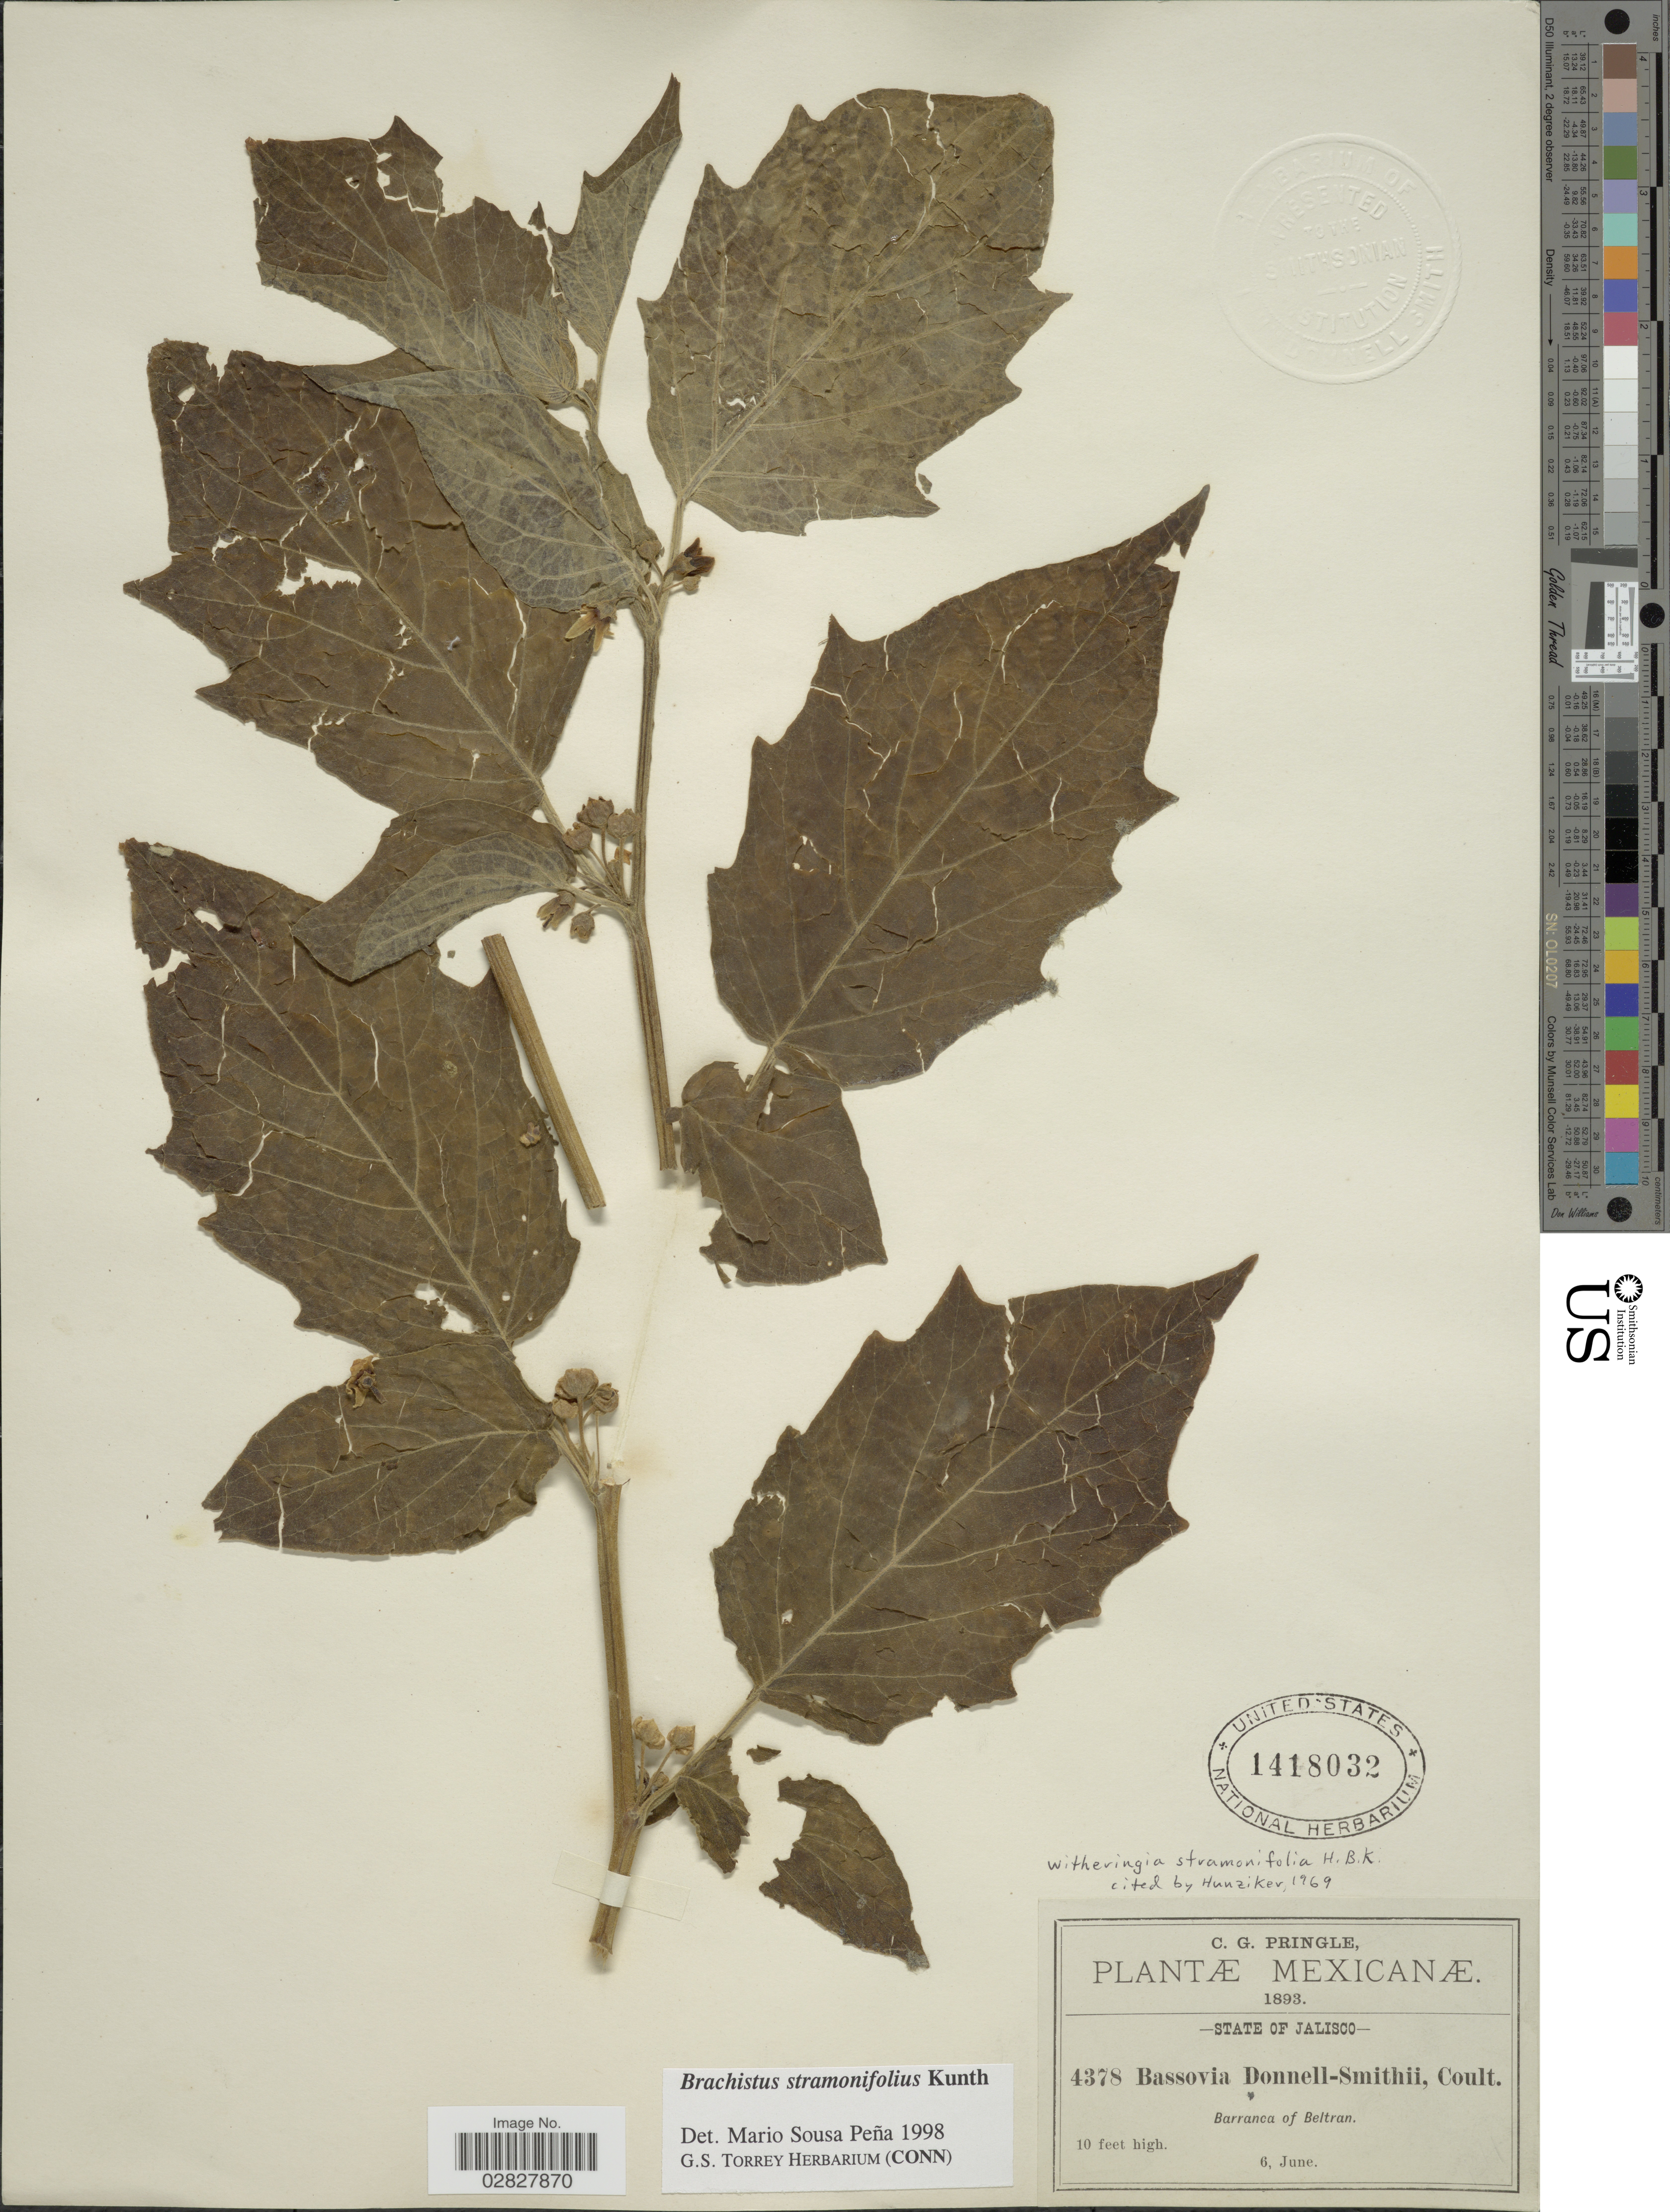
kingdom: Plantae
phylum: Tracheophyta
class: Magnoliopsida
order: Solanales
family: Solanaceae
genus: Brachistus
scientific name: Brachistus stramonifolius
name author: (Kunth) Miers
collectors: C. G. Pringle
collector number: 4378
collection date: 1893-06-06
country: Mexico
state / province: Jalisco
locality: State of Jalisco, Barranca of Beltran.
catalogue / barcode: US 1418032